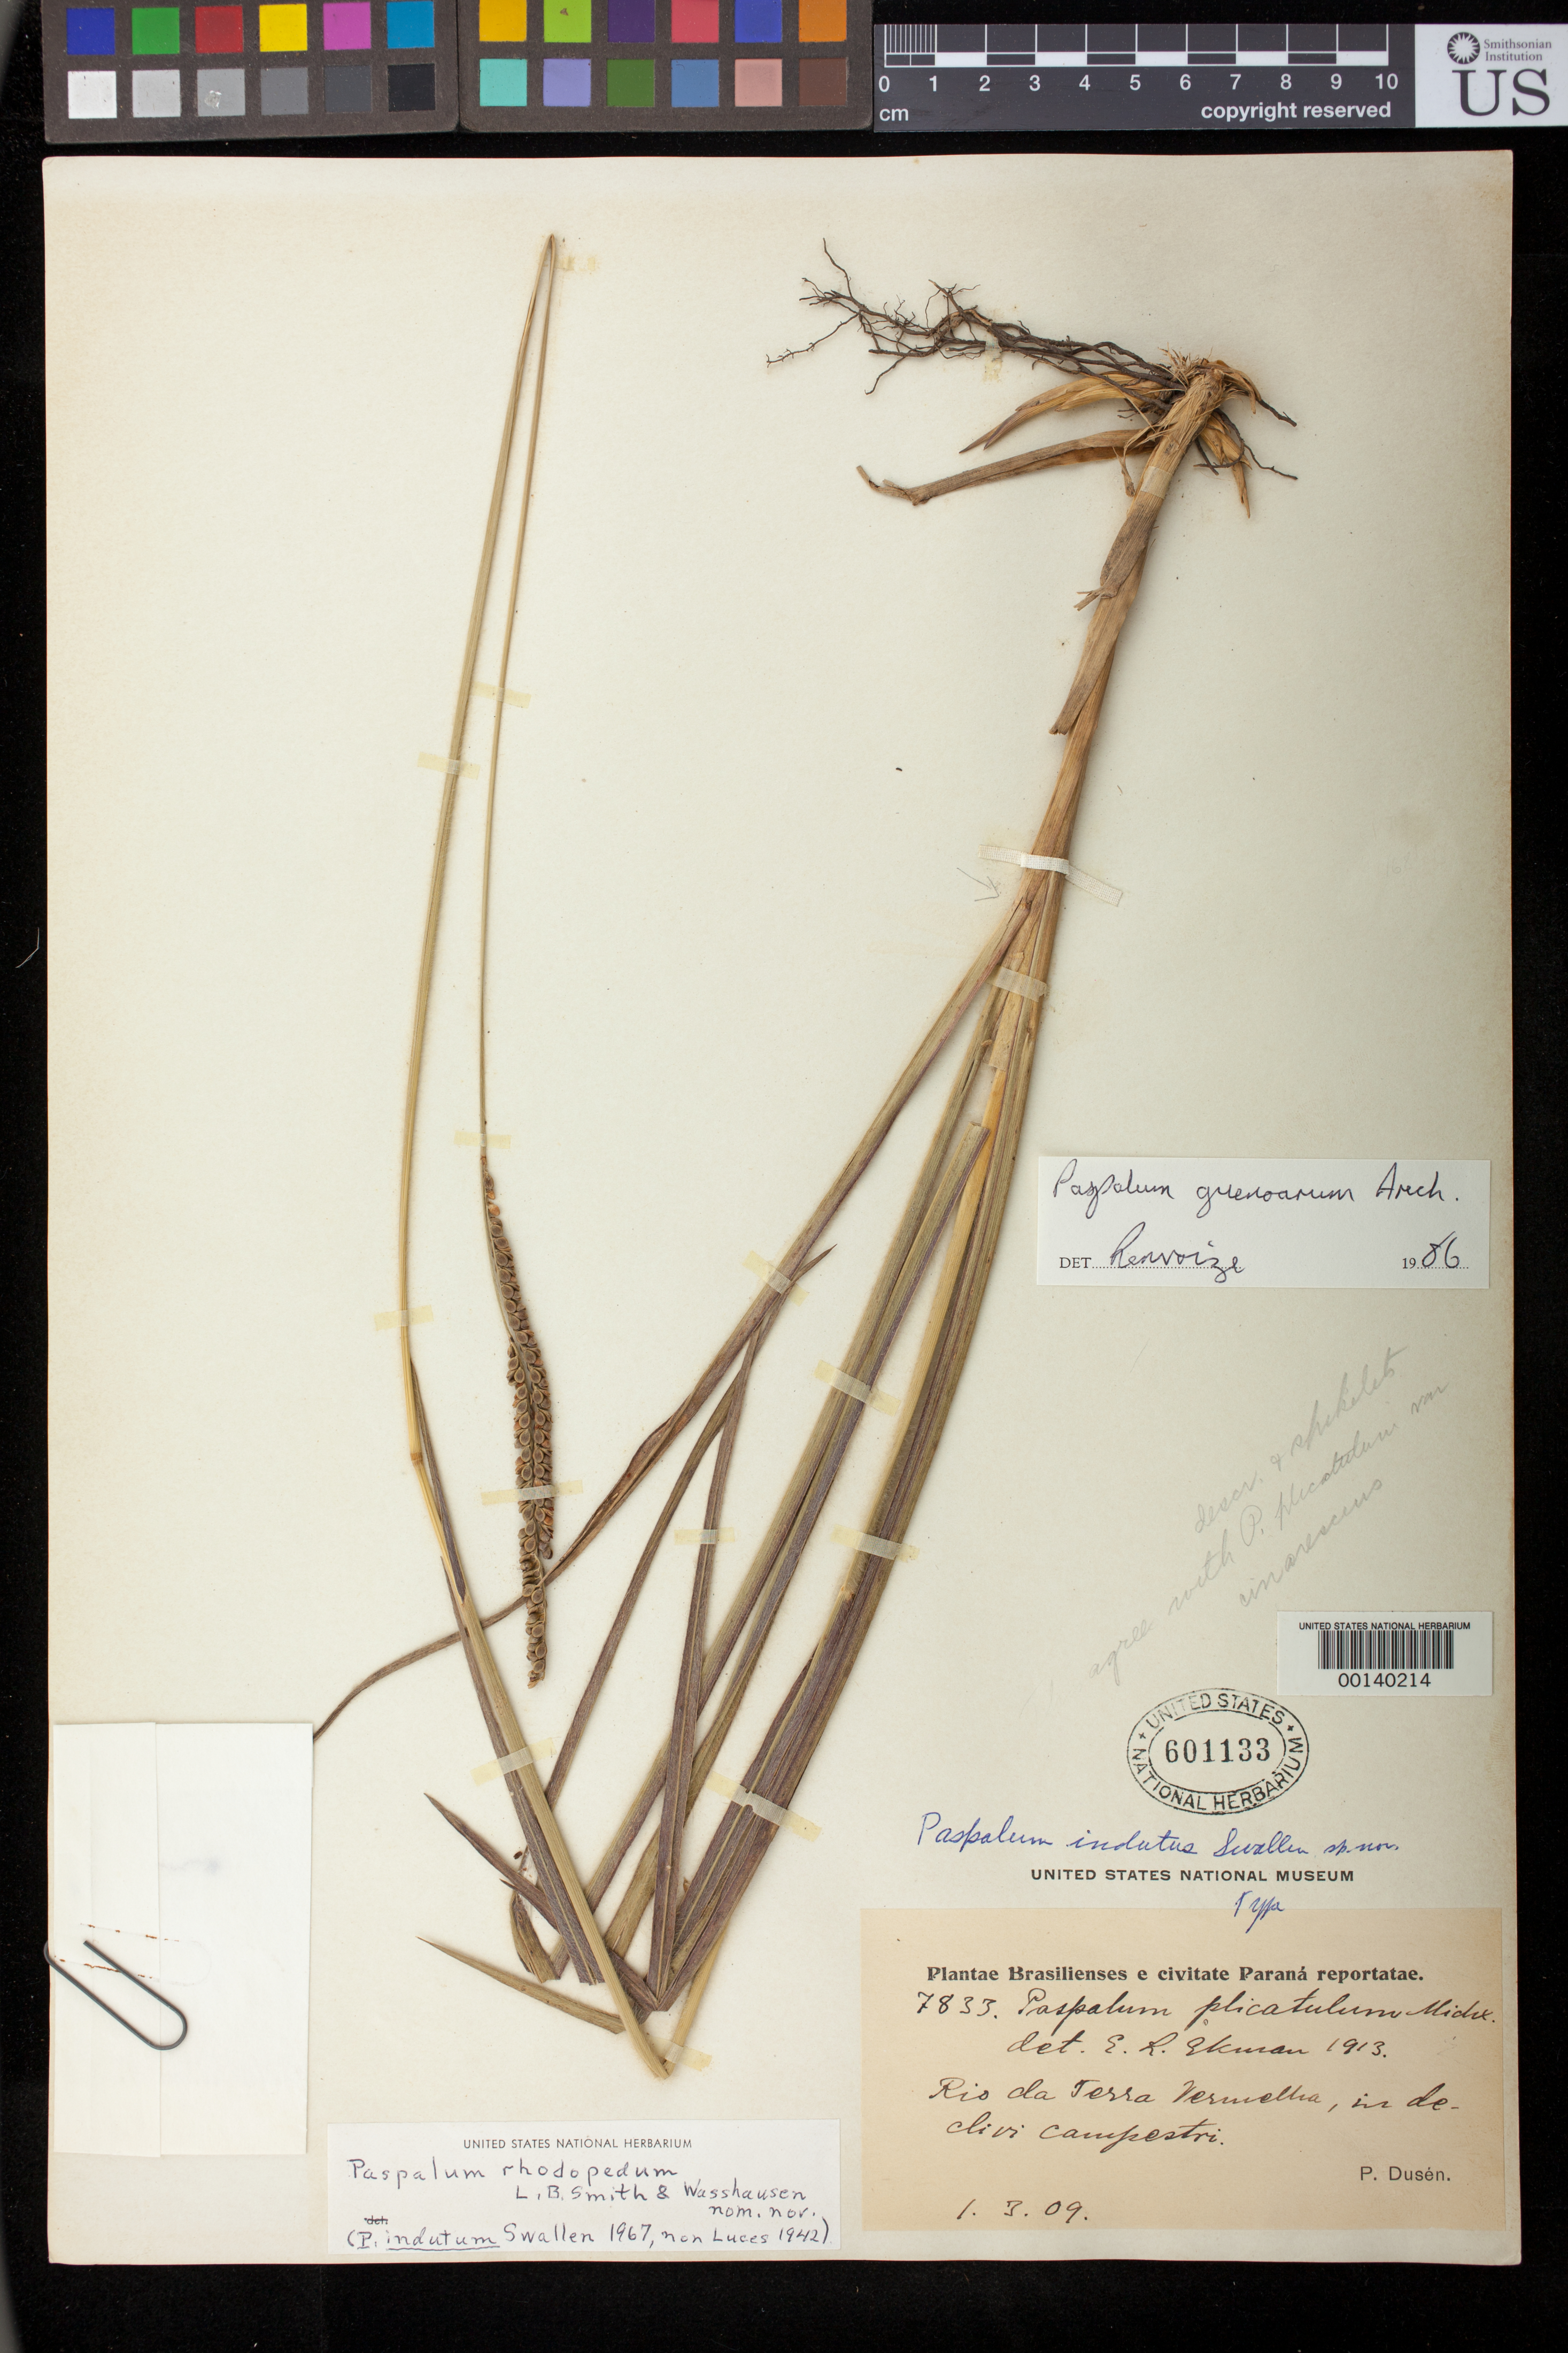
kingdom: Plantae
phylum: Tracheophyta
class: Liliopsida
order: Poales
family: Poaceae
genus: Paspalum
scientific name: Paspalum indutum Swallen, nom. illeg.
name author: Swallen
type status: Holotype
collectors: P. Dusén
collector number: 7833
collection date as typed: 01 Mar 1909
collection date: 1909-03-01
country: Brazil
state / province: Paraná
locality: Rio de Terra Vermallia.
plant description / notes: Publication cites collection number as 7883; 7833 on specimen label.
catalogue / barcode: US 601133